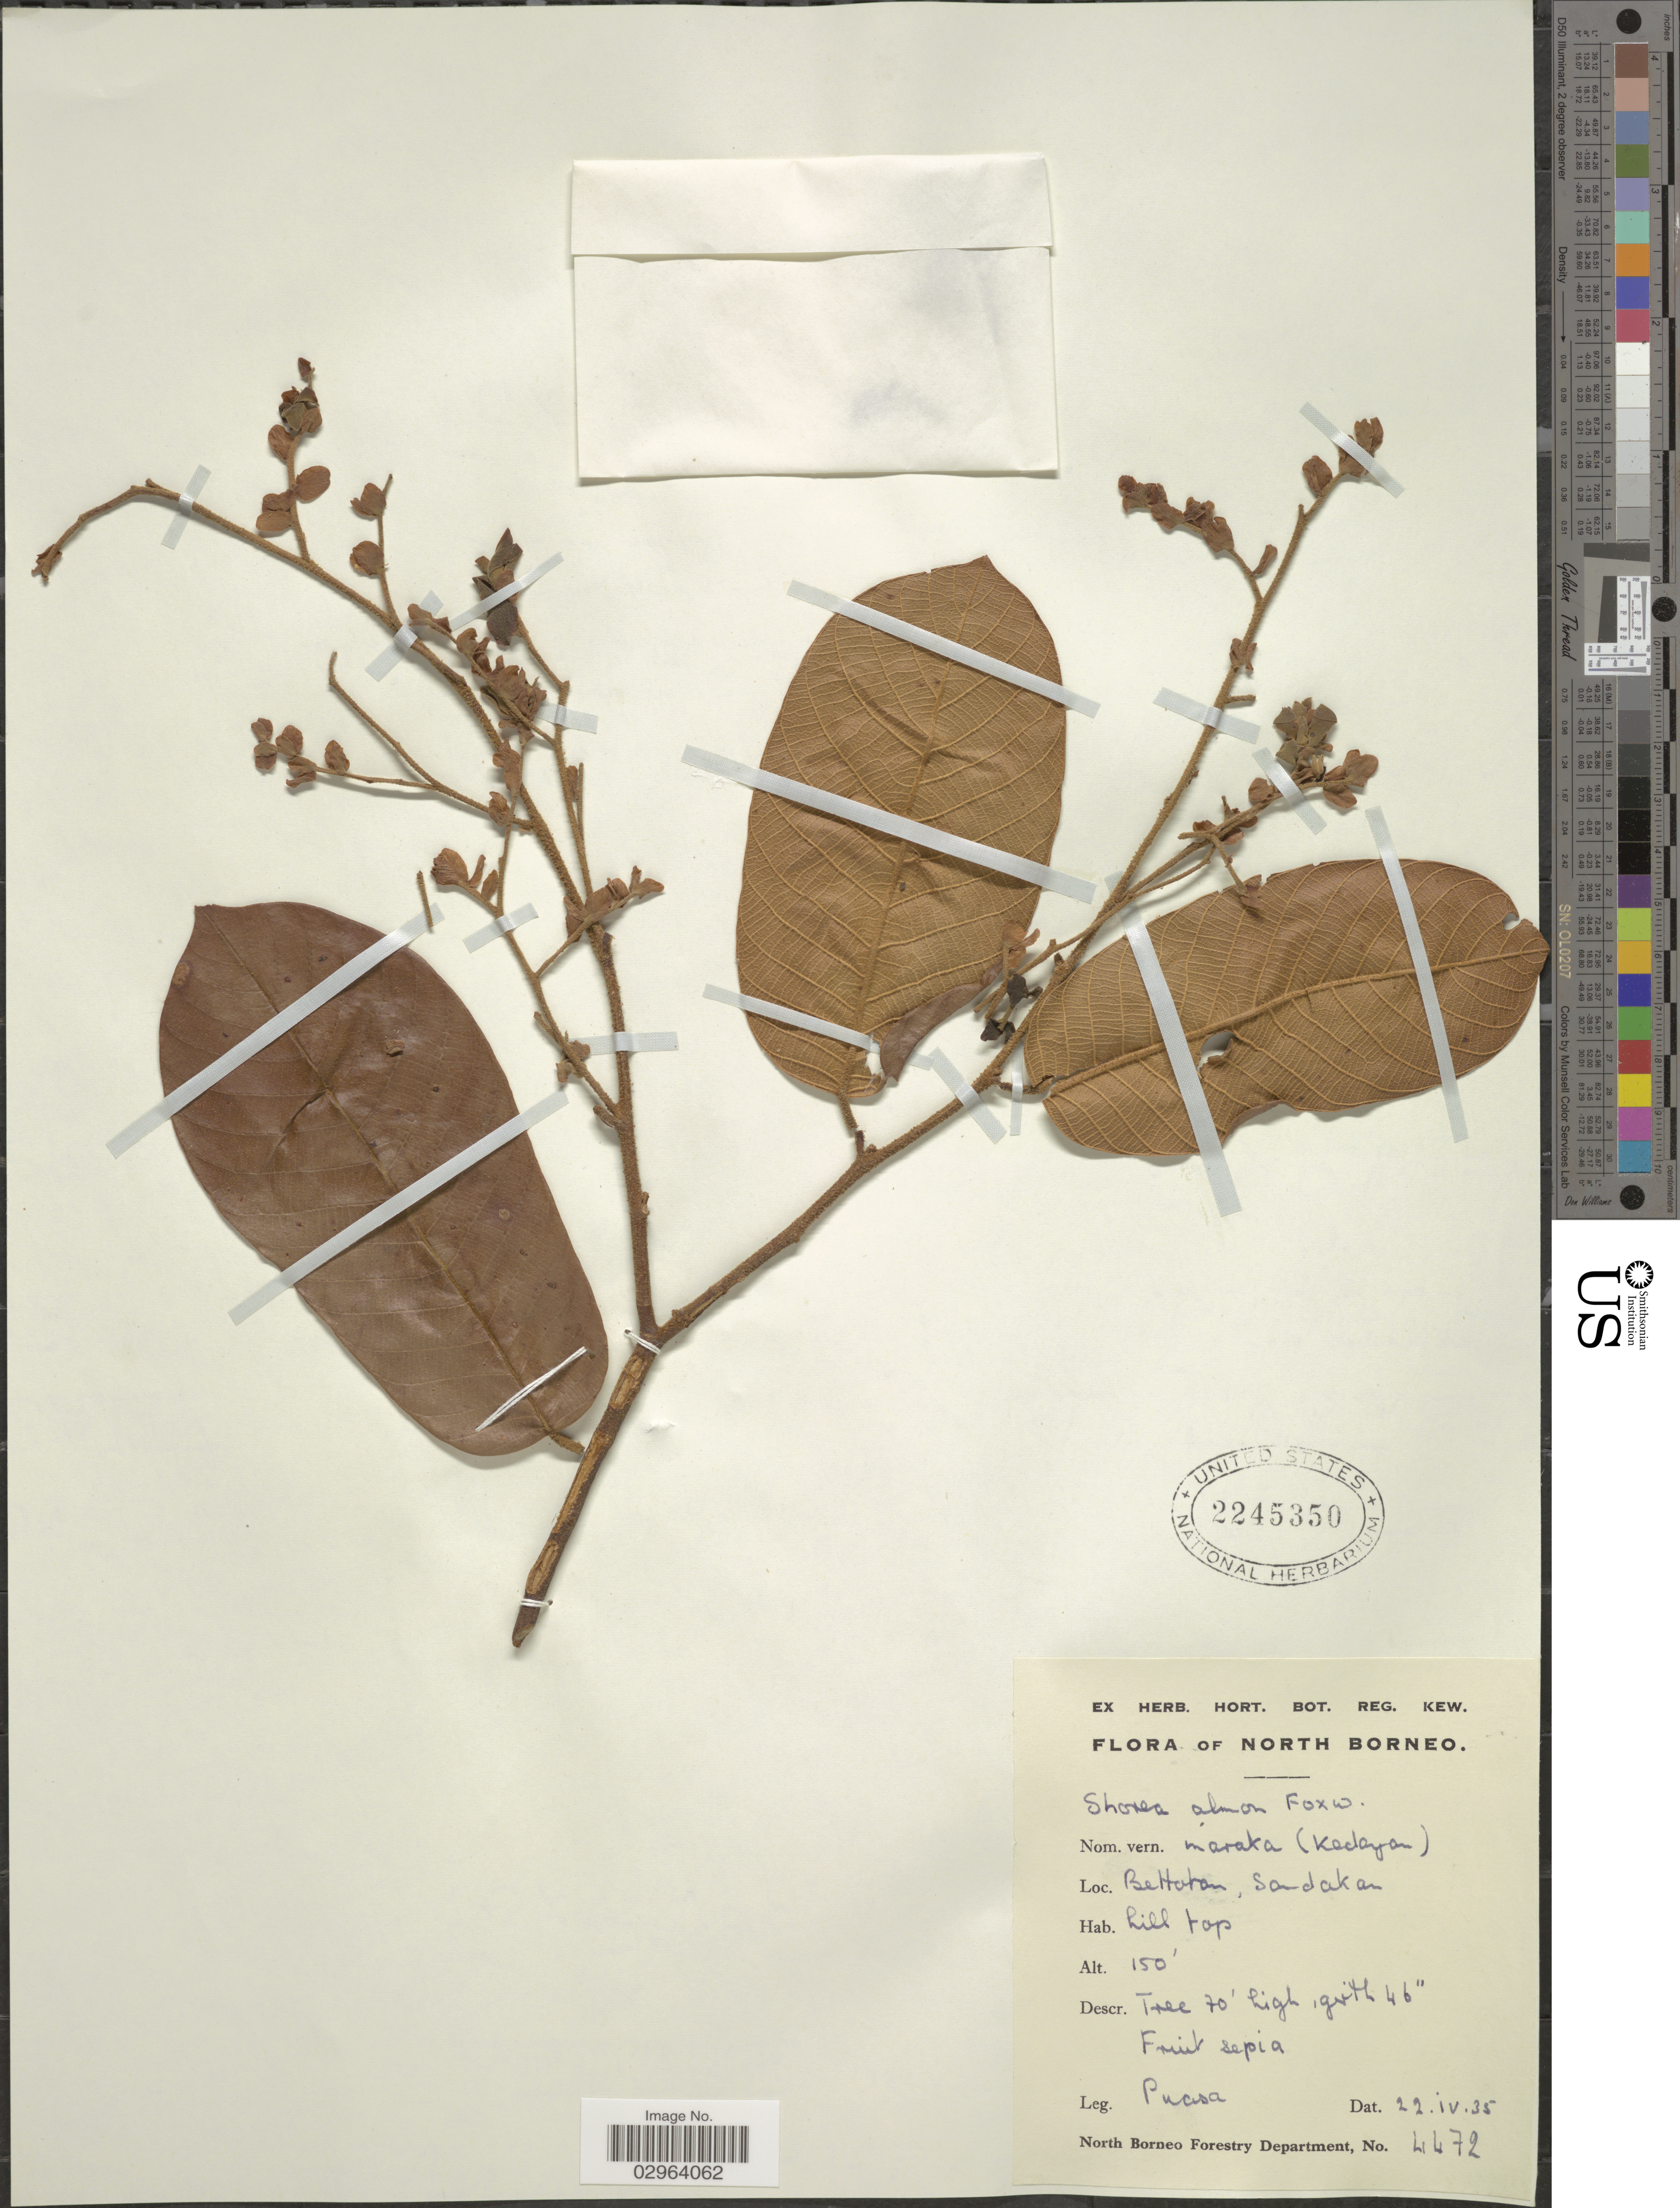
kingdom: Plantae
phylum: Tracheophyta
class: Magnoliopsida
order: Malvales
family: Dipterocarpaceae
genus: Rubroshorea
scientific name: Rubroshorea almon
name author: (Foxw.) P.S. Ashton & J. Heck.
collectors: Puasa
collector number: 4472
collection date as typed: Transcribed d/m/y: 22/4/35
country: Malaysia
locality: North Borneo. Bettatan, Sandakan.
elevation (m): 46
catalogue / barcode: US 2245350